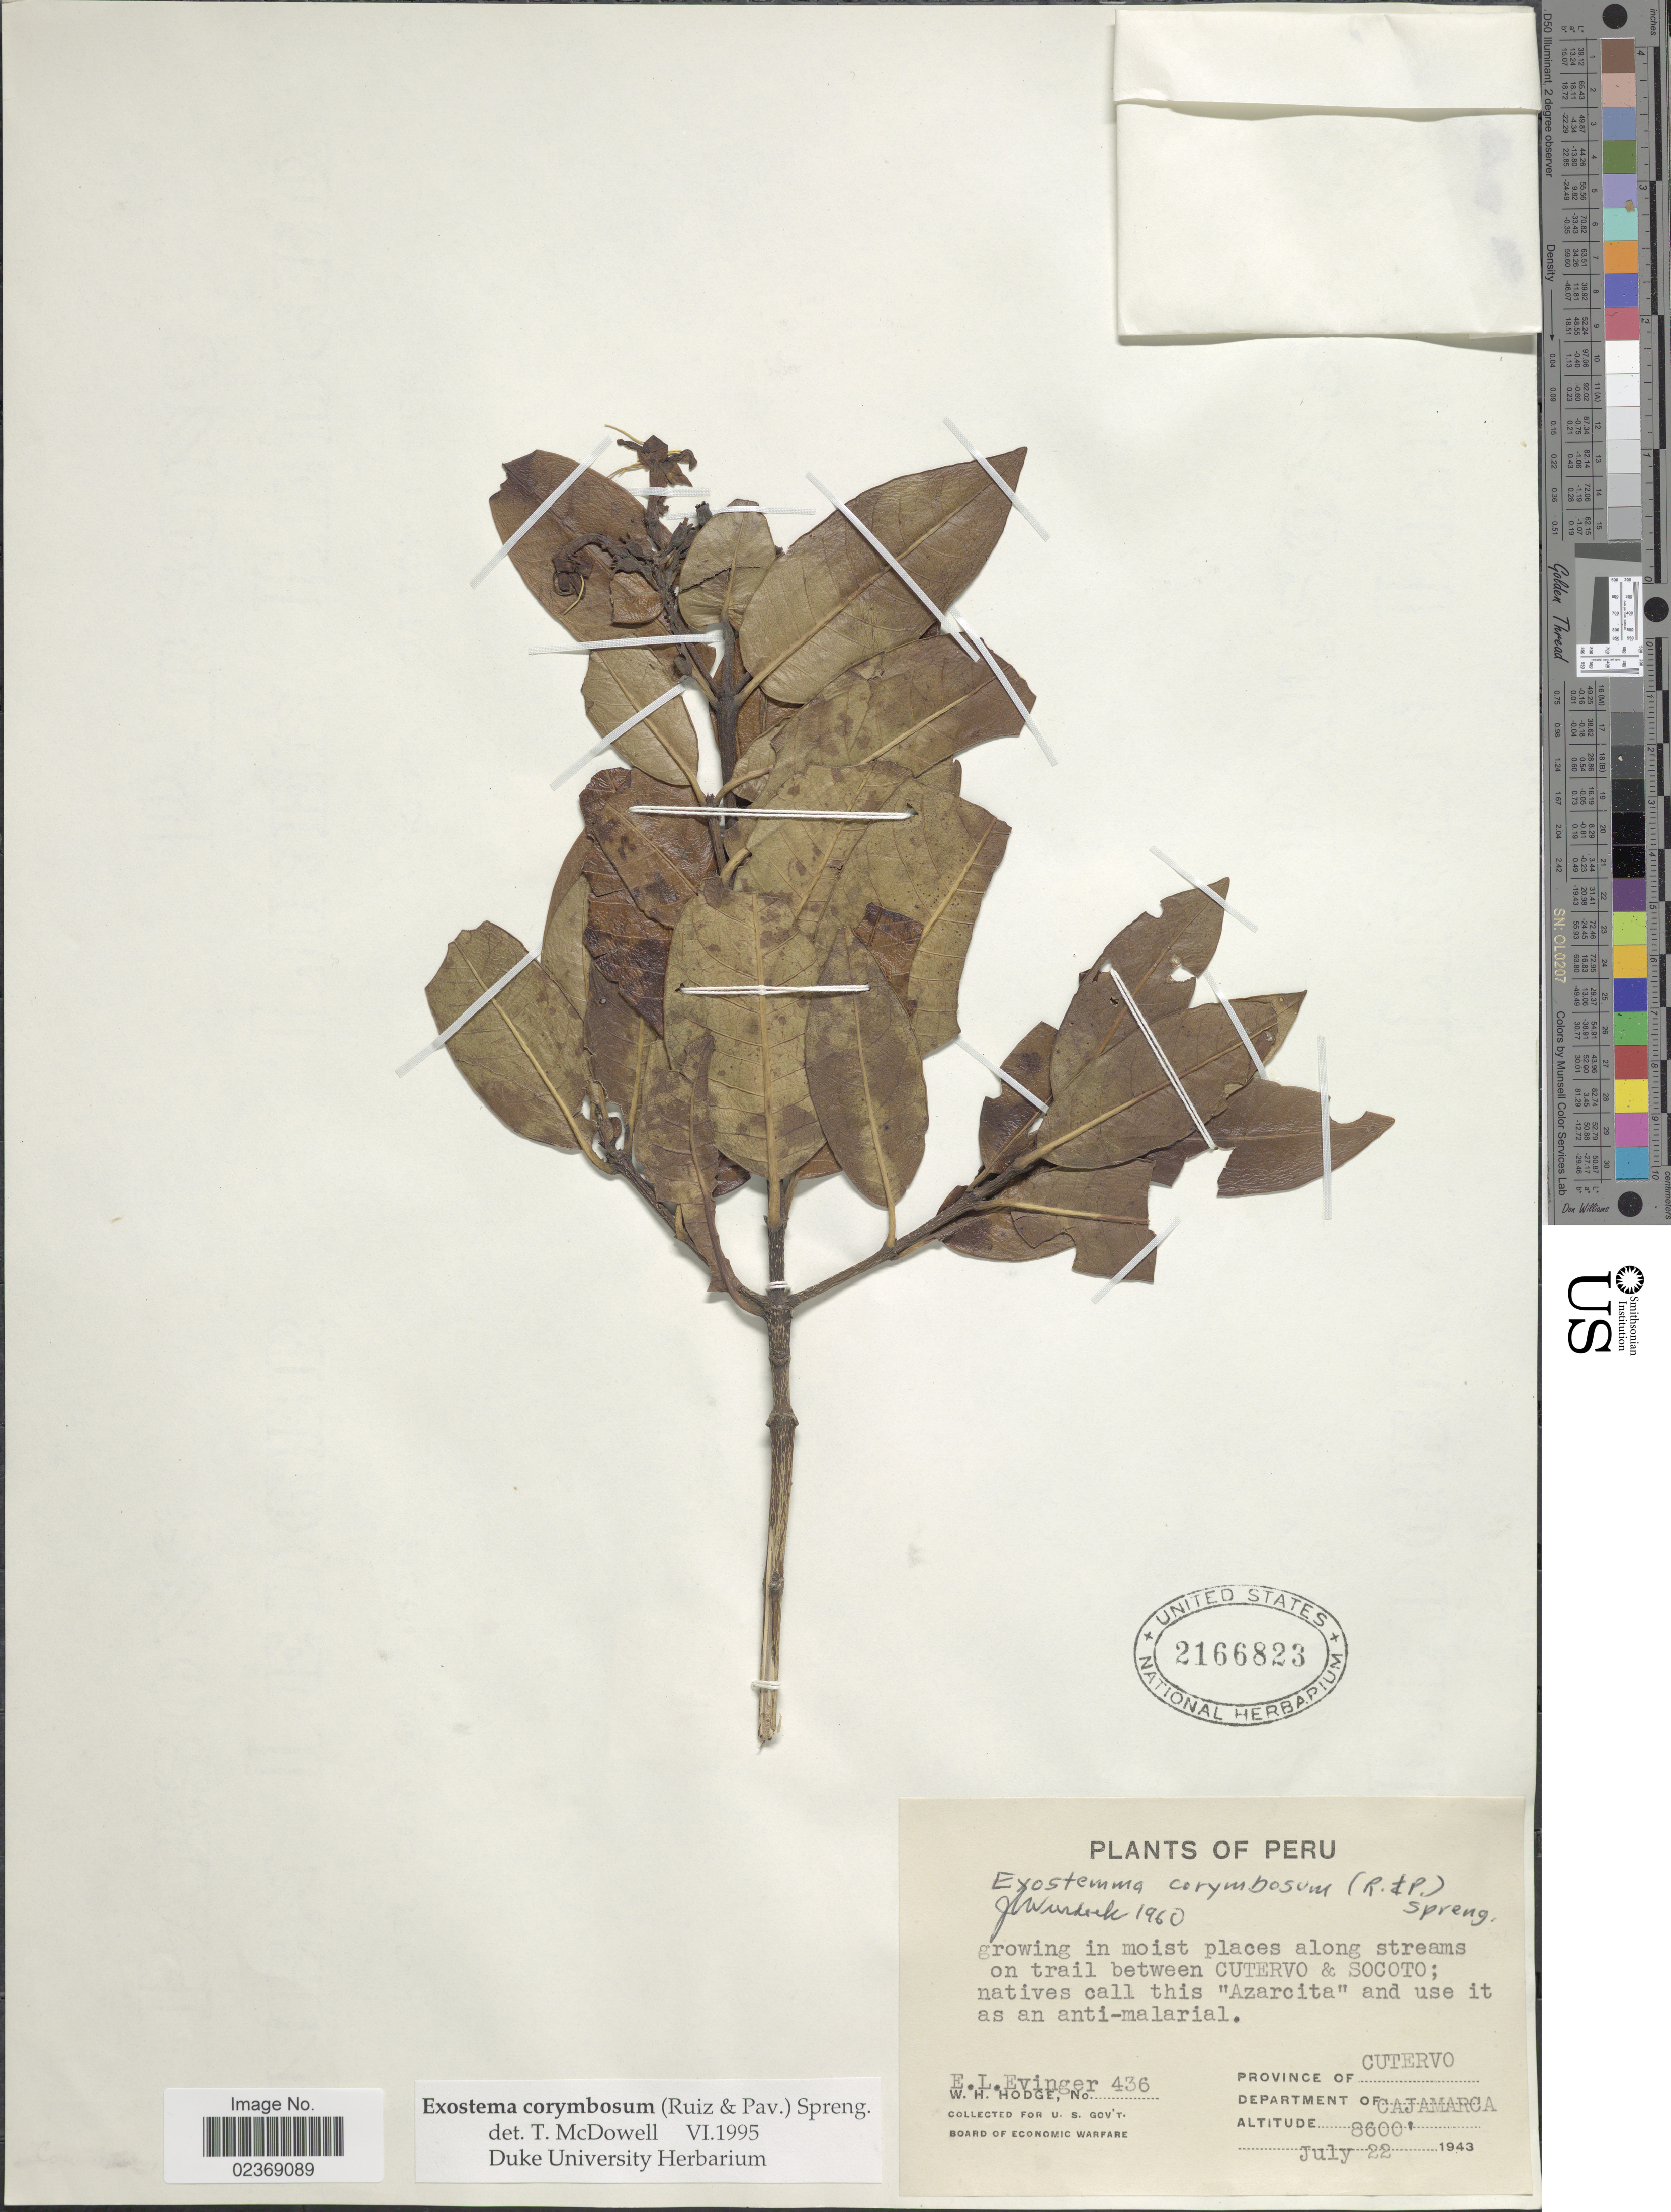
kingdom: Plantae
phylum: Tracheophyta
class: Magnoliopsida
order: Gentianales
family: Rubiaceae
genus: Exostema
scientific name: Exostema corymbosum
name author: (Ruiz & Pav.) Spreng.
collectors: E. Evinger & W. Hodge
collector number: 436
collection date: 1943-07-22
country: Peru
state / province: Cajamarca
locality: Growing in moist places along streams on trail between Cutervo & Socoto, Province of Cutervo, Department of Cajamarca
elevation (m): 2621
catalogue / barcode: US 2166823